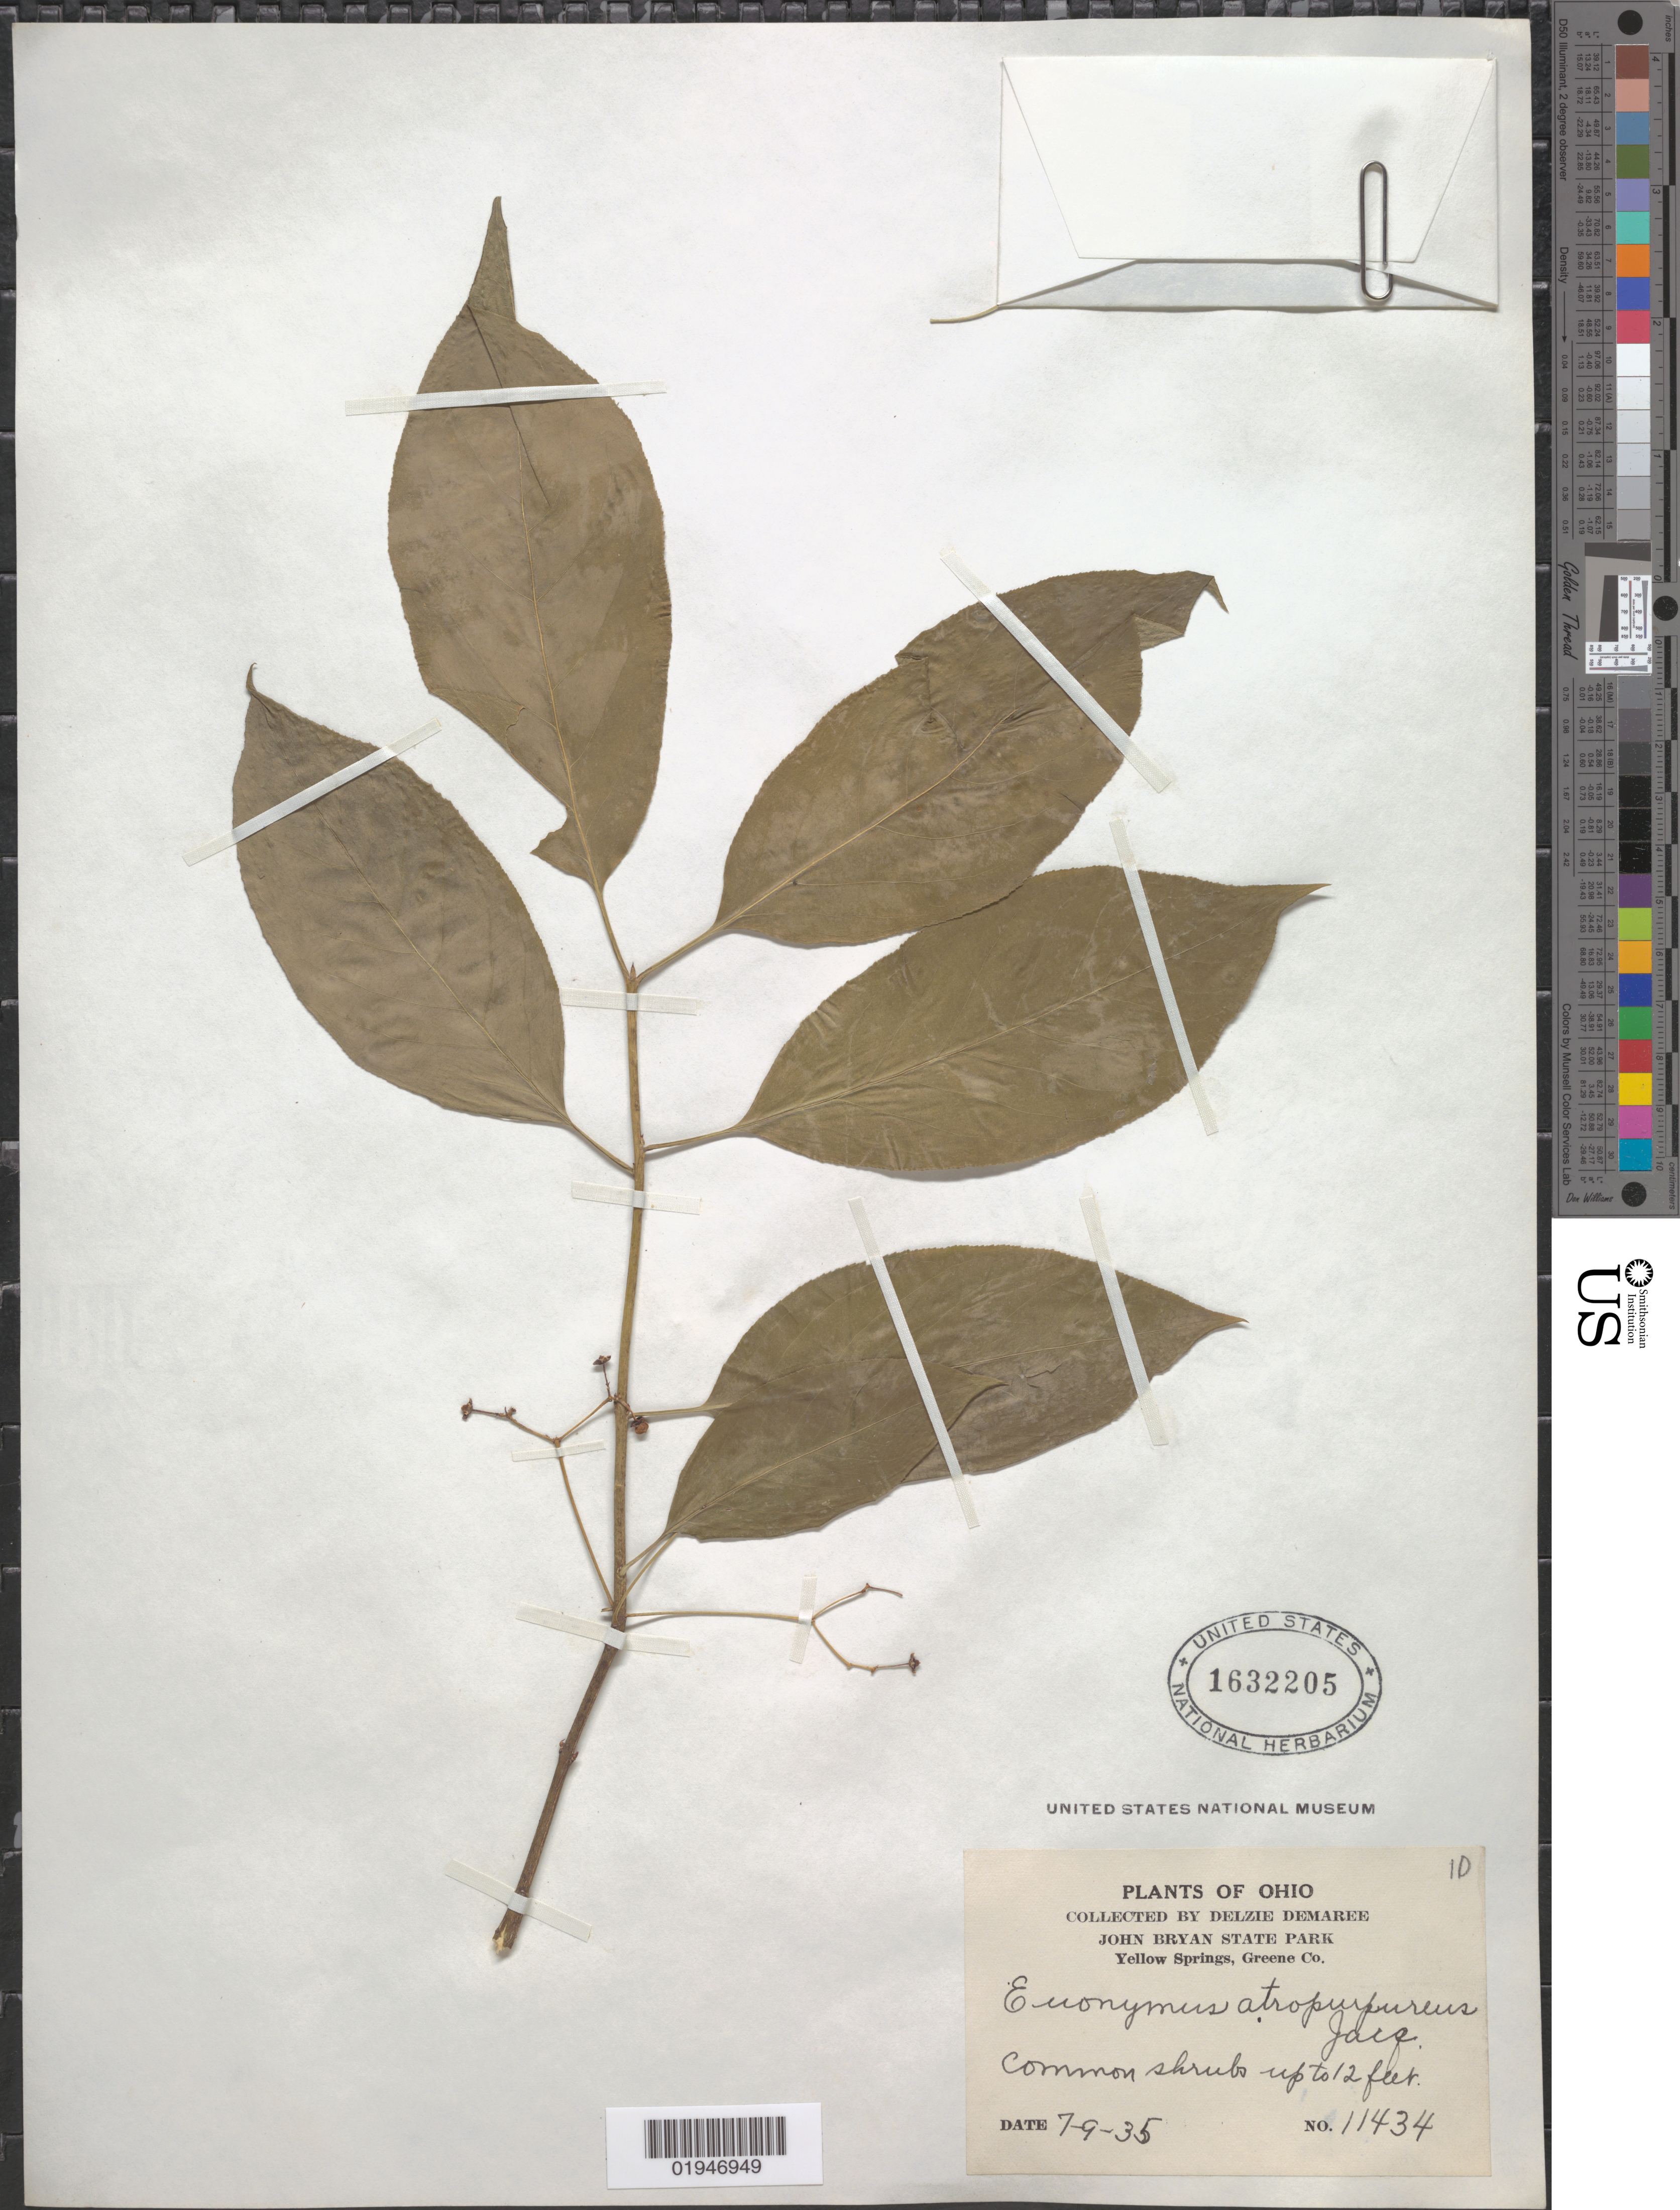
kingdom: Plantae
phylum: Tracheophyta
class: Magnoliopsida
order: Celastrales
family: Celastraceae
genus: Euonymus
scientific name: Euonymus atropurpureus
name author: Jacq.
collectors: D. Demaree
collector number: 11434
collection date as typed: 7-9-35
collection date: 1935-07-09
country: United States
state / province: Ohio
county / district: Greene County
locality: Yellow Springs, John Bryan State Park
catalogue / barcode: US 1632205